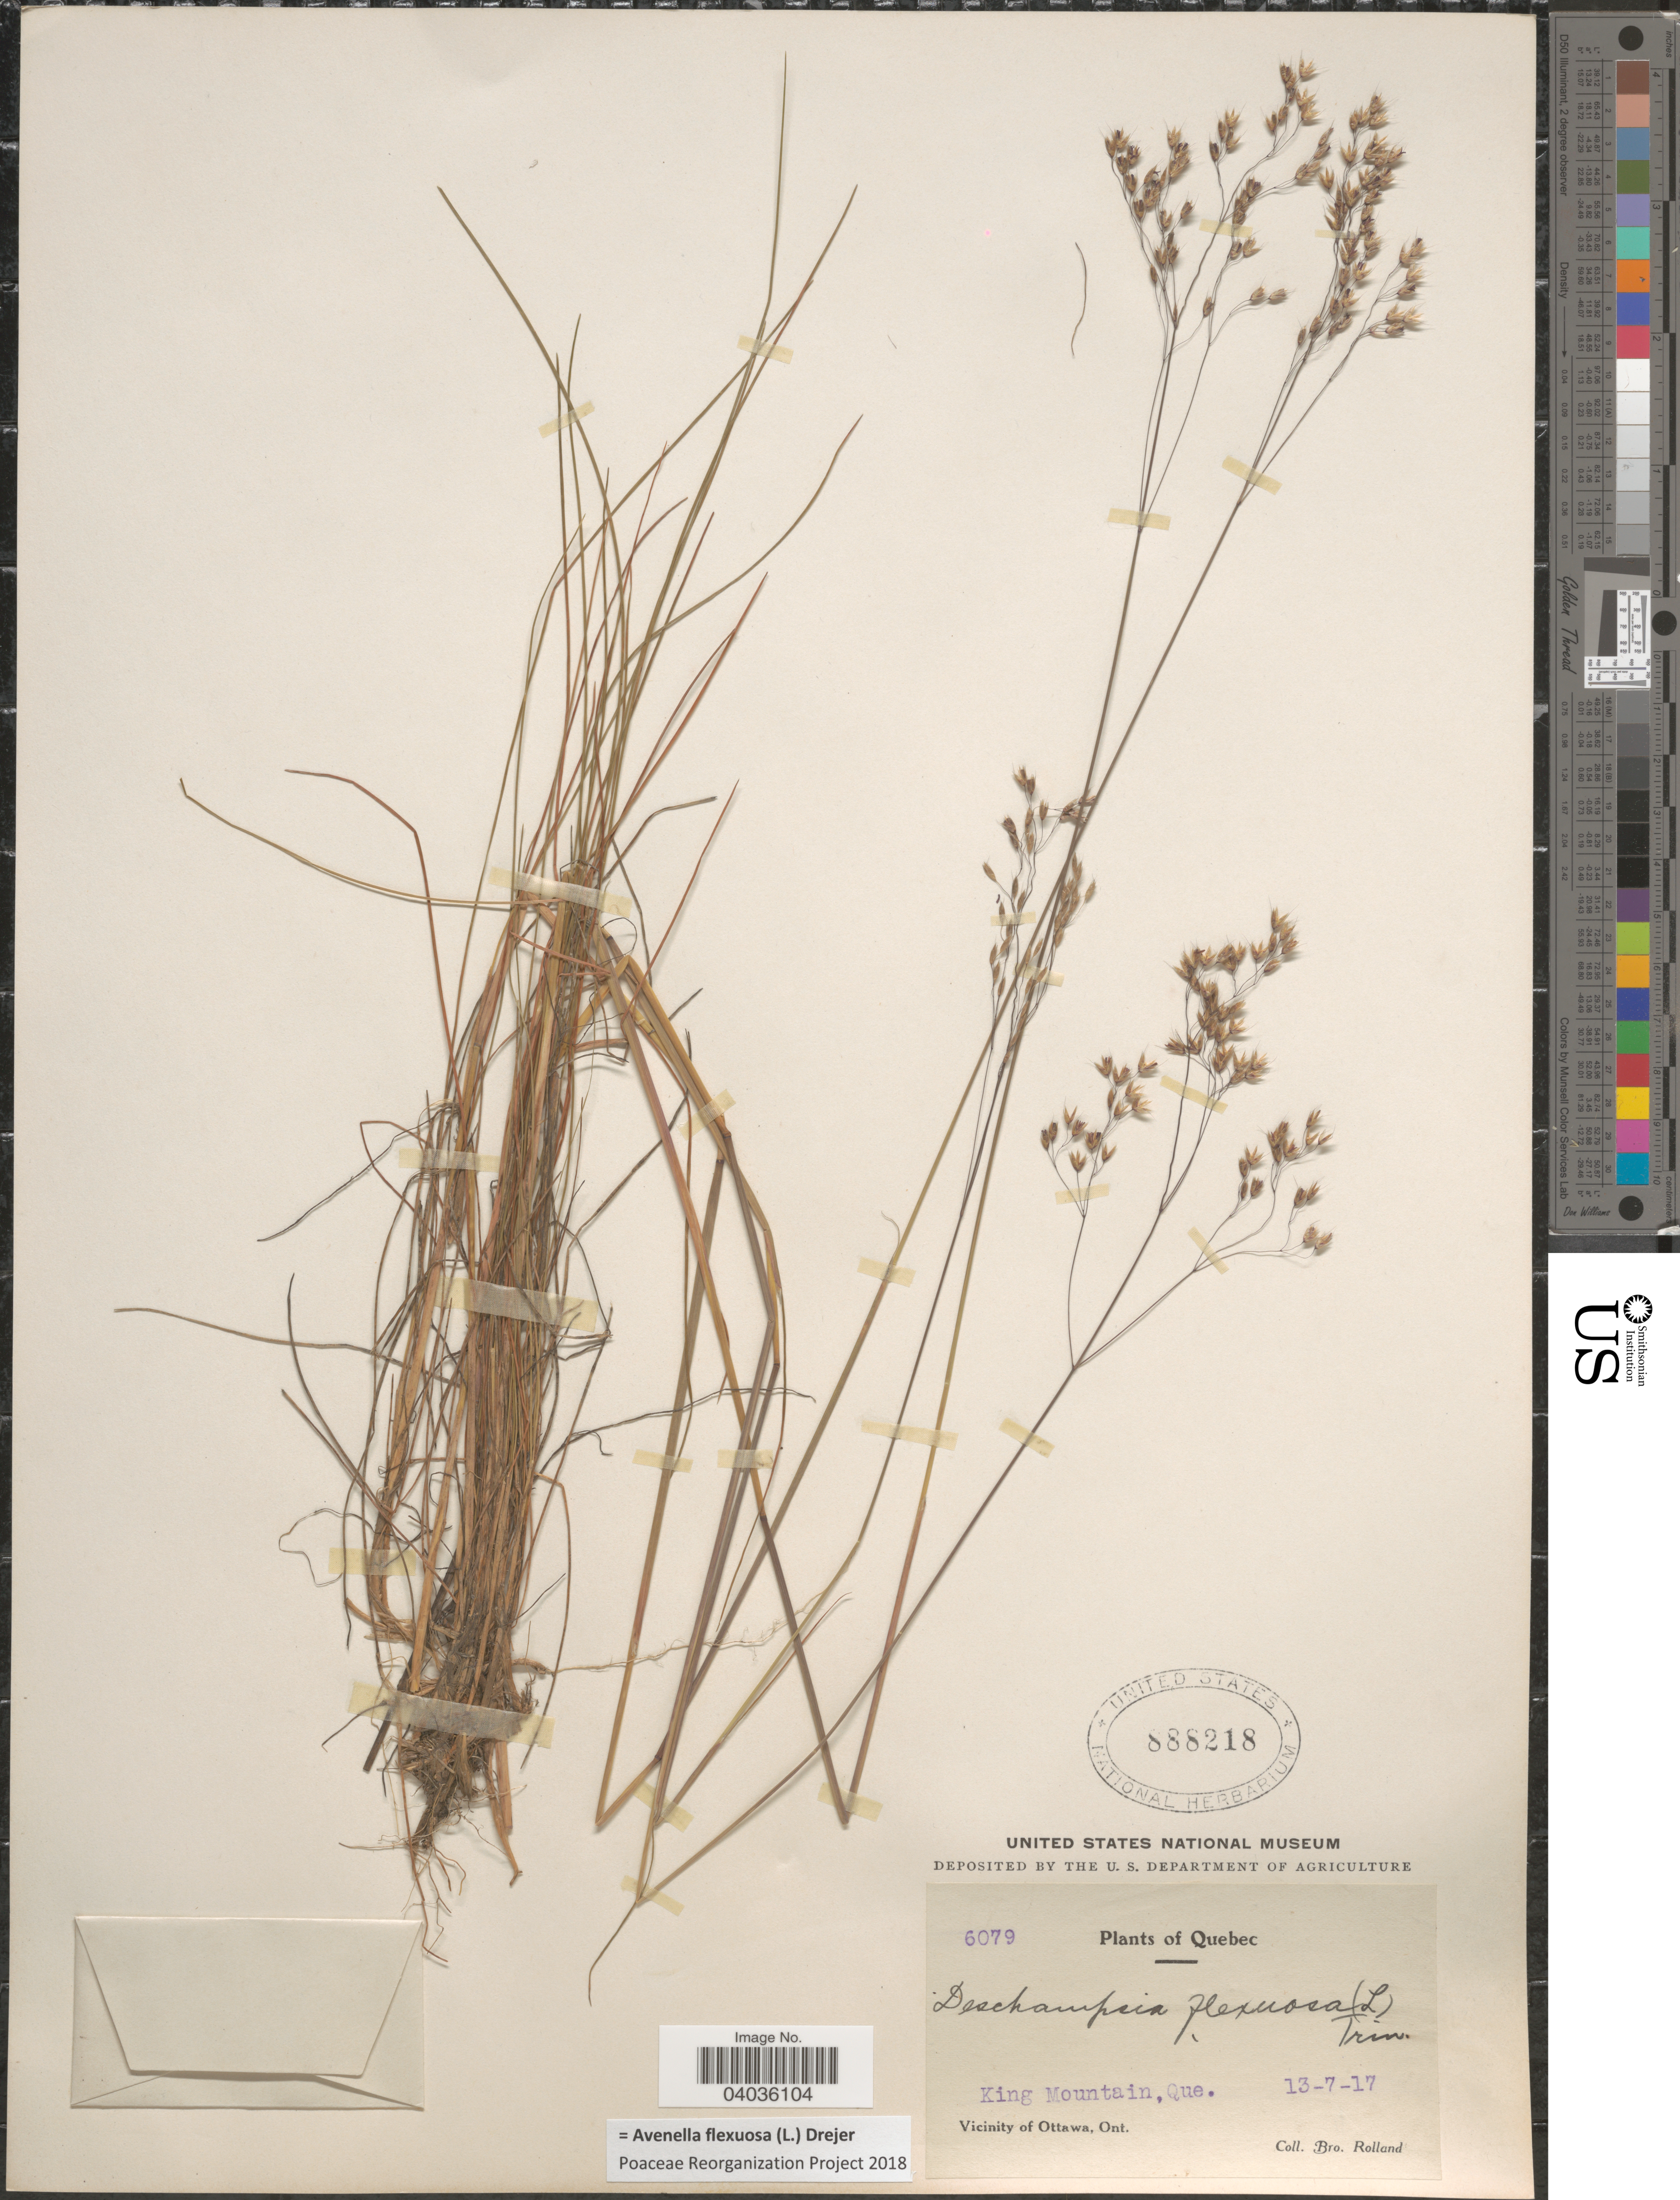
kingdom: Plantae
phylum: Tracheophyta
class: Liliopsida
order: Poales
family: Poaceae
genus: Avenella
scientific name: Avenella flexuosa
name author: (L.) Drejer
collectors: B. Rolland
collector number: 6079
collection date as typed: Transcribed d/m/y: 13/7/17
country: Canada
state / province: Quebec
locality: King Mountain.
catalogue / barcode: US 888218